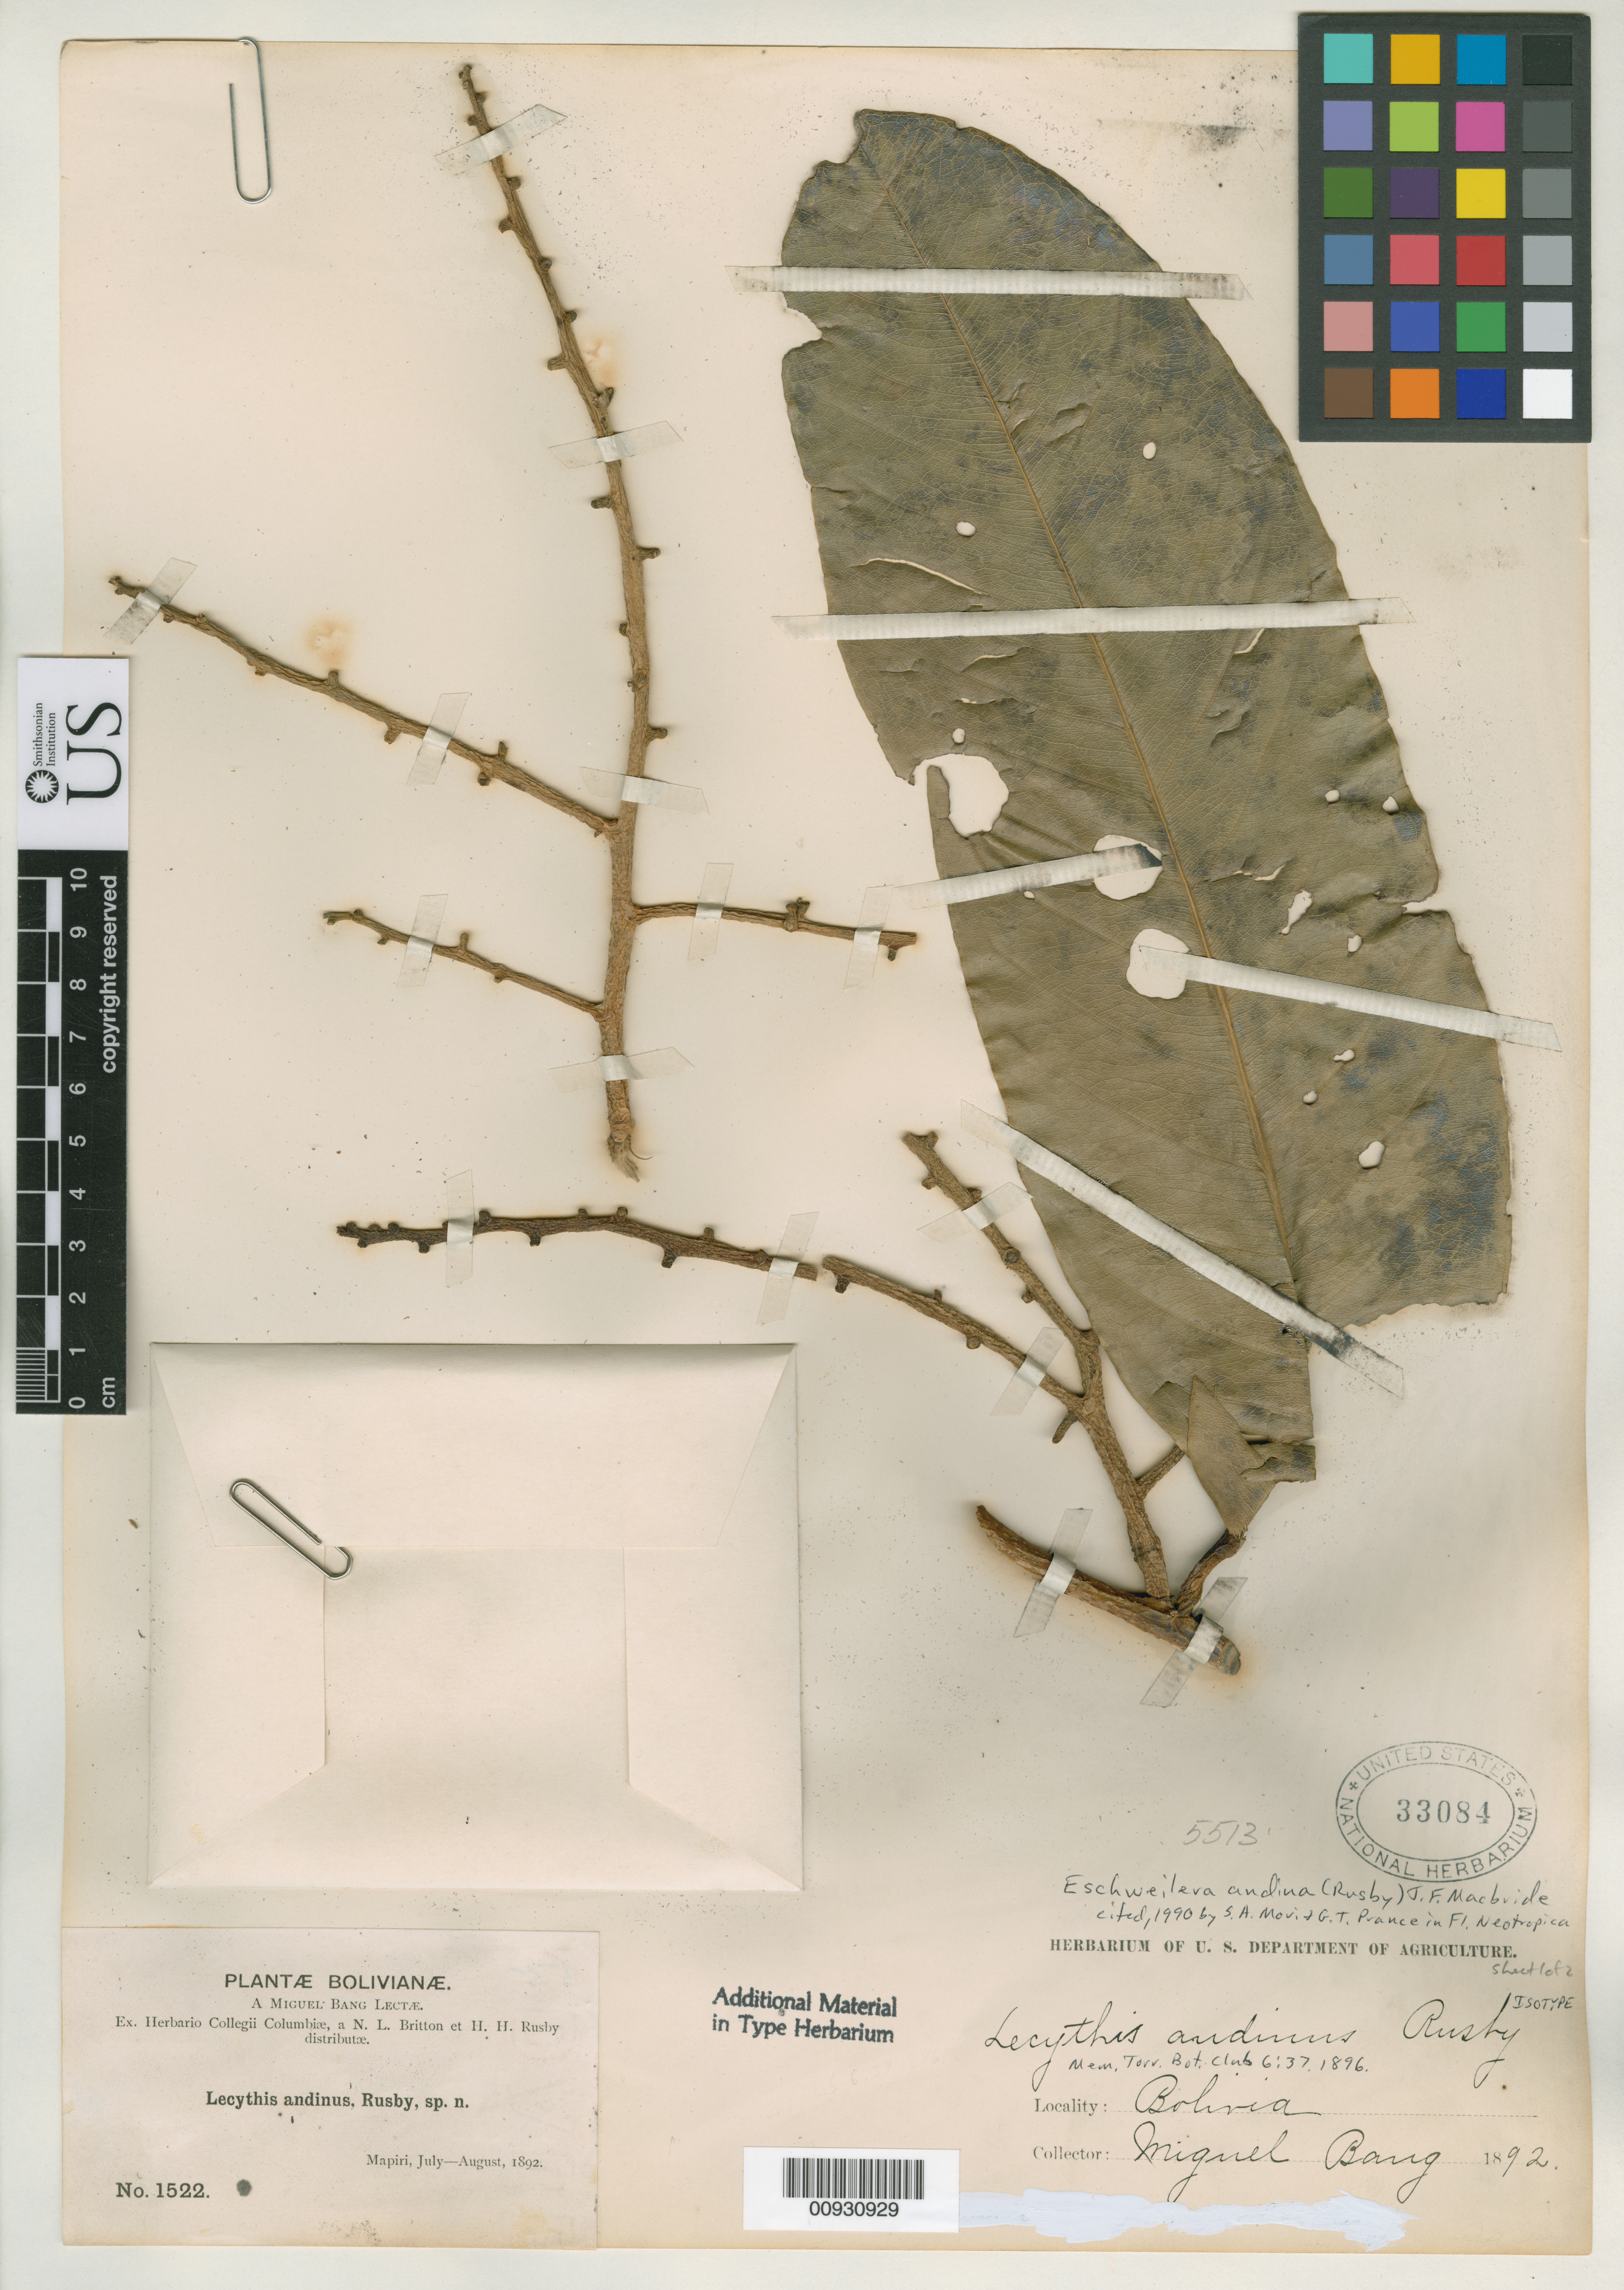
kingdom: Plantae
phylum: Tracheophyta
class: Magnoliopsida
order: Ericales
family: Lecythidaceae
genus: Lecythis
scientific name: Lecythis andinus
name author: Rusby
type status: Isolectotype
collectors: M. Bang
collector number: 1522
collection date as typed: Jul 1892 to -- Aug 1892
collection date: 1892-07/1892-08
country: Bolivia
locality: Mapiri.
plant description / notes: Currently accepted name as cited by Mori & Prance, 1990.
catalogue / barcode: US 33084